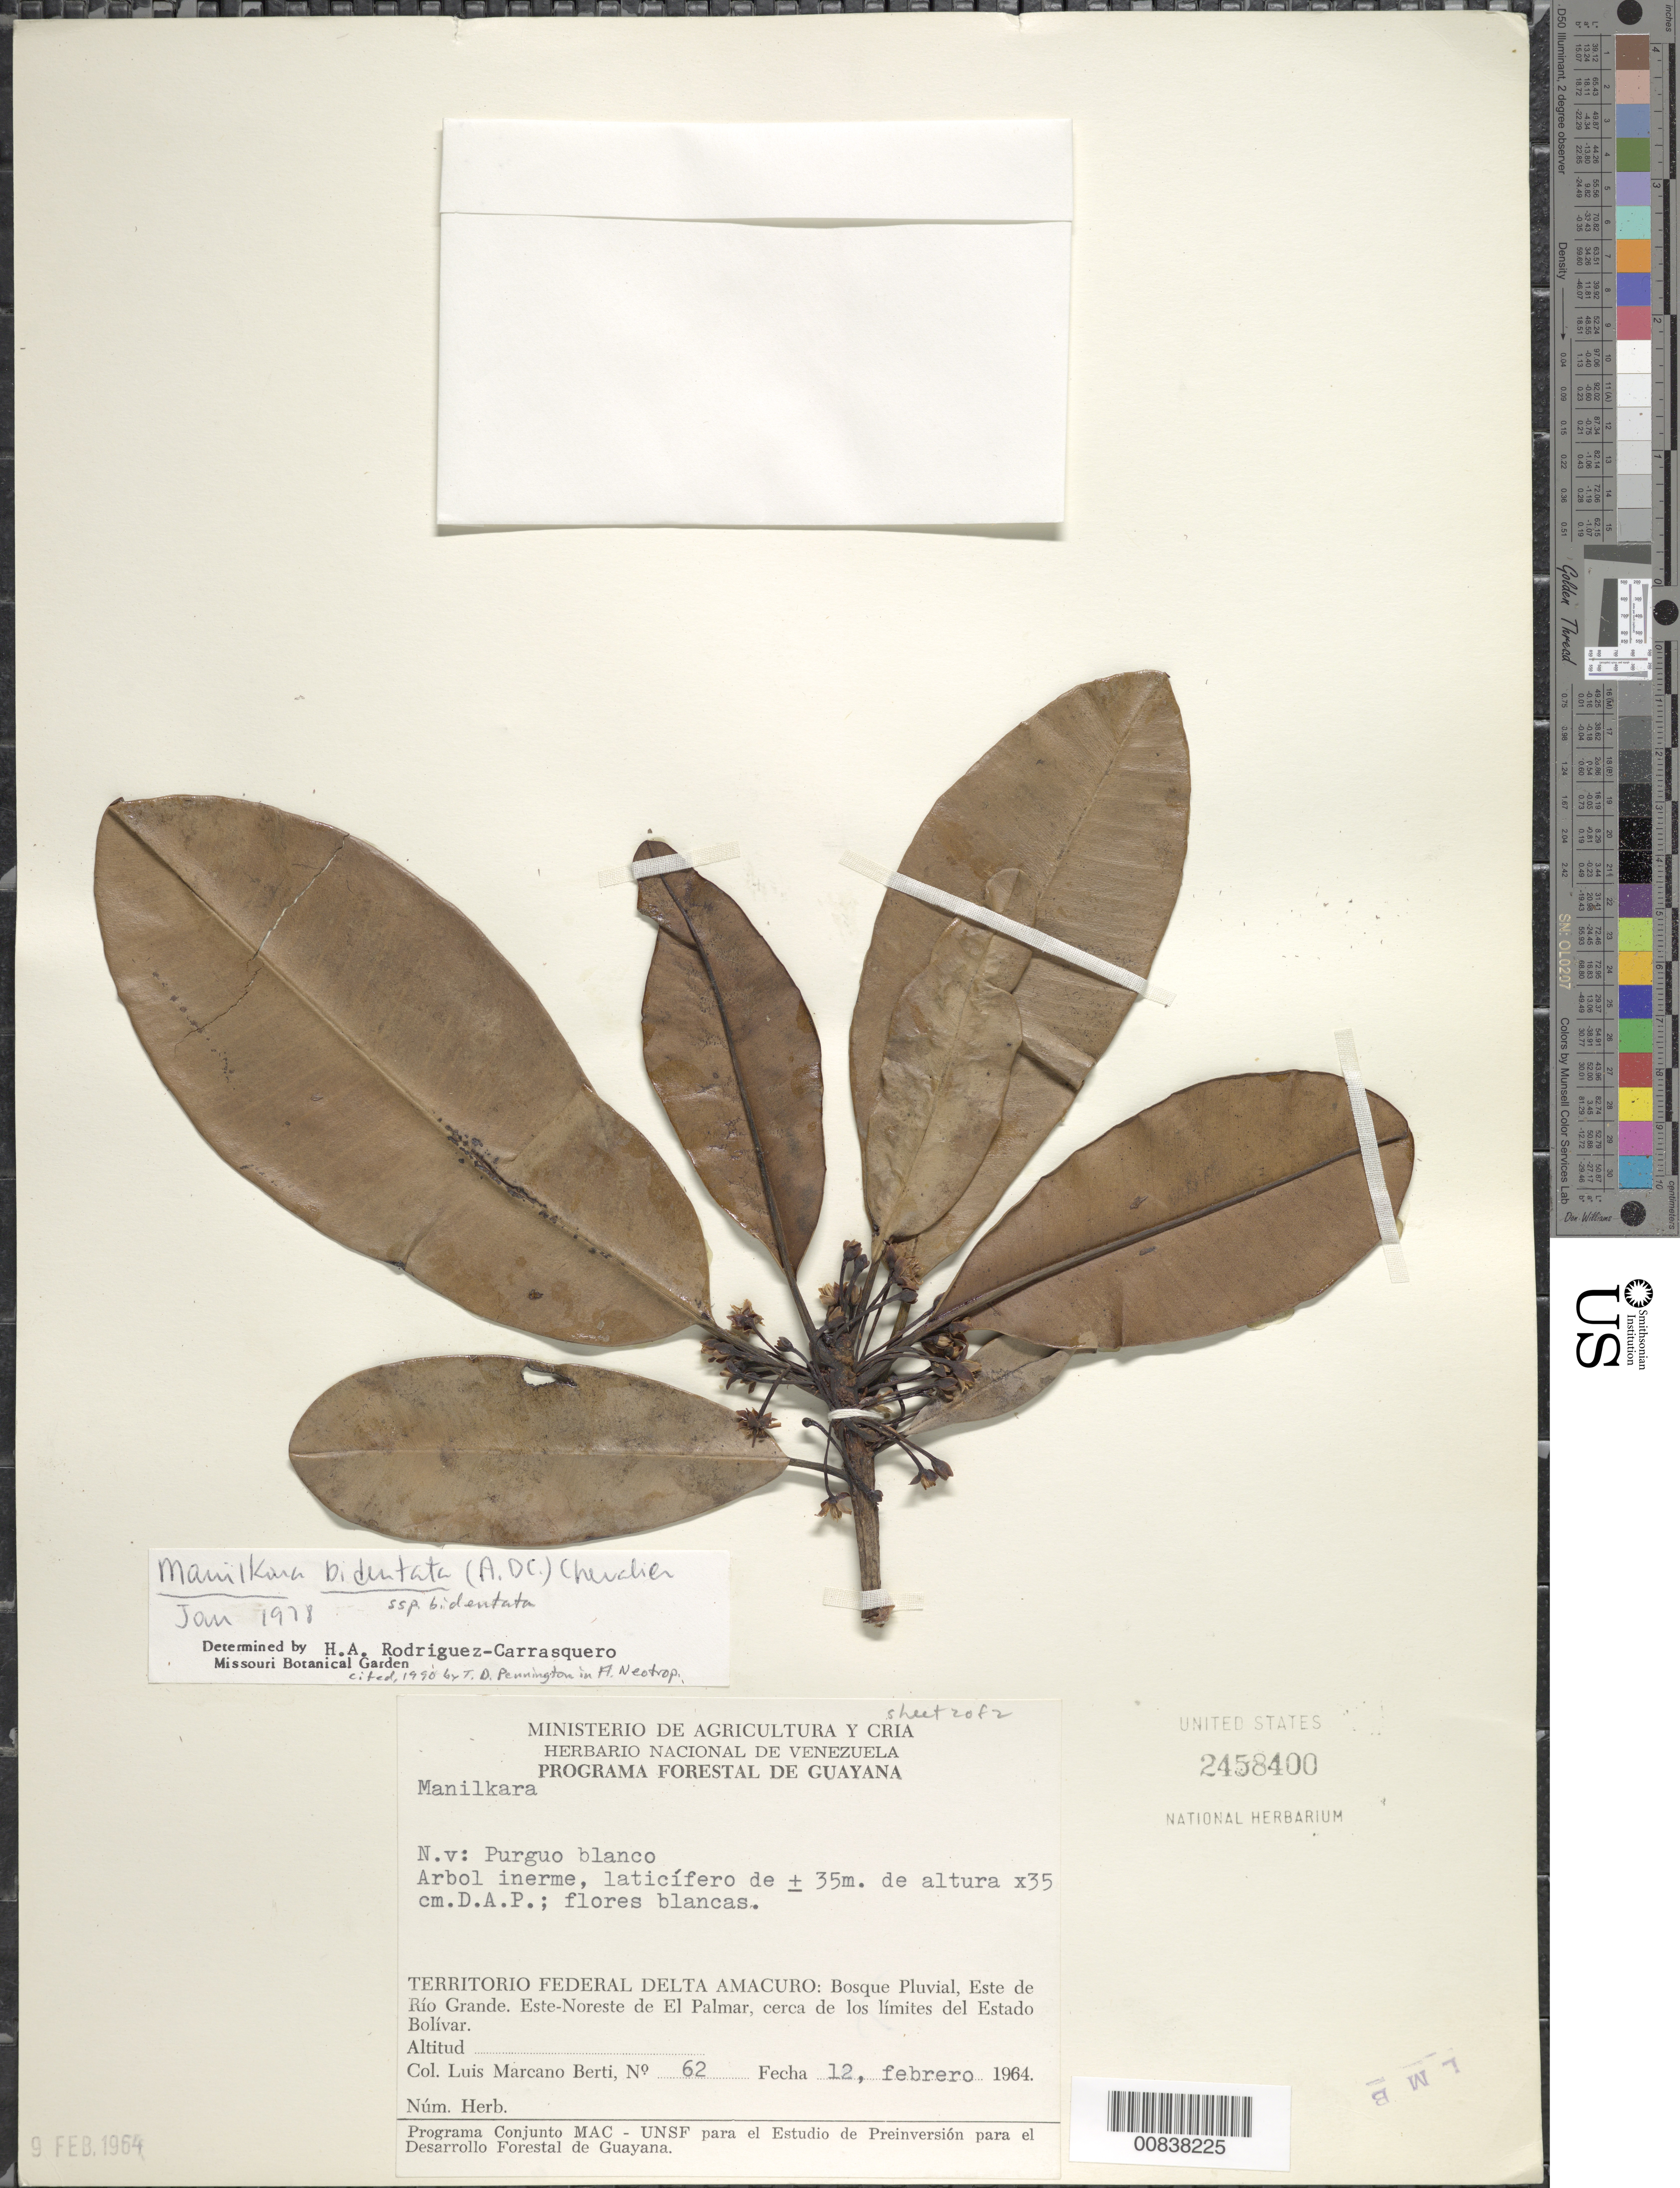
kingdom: Plantae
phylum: Tracheophyta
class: Magnoliopsida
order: Ericales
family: Sapotaceae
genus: Manilkara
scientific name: Manilkara bidentata subsp. bidentata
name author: (A. DC.) A. Chev.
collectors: L. Marcano-Berti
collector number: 62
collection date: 1964-02-12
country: Venezuela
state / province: Delta Amacuro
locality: Territorio Federal Delta Amacuro: Bosque Pluvial, Este de Rio Grande, Este-Noreste de El Palmar, cerca de los limites del Estado Bolivar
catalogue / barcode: US 2458400